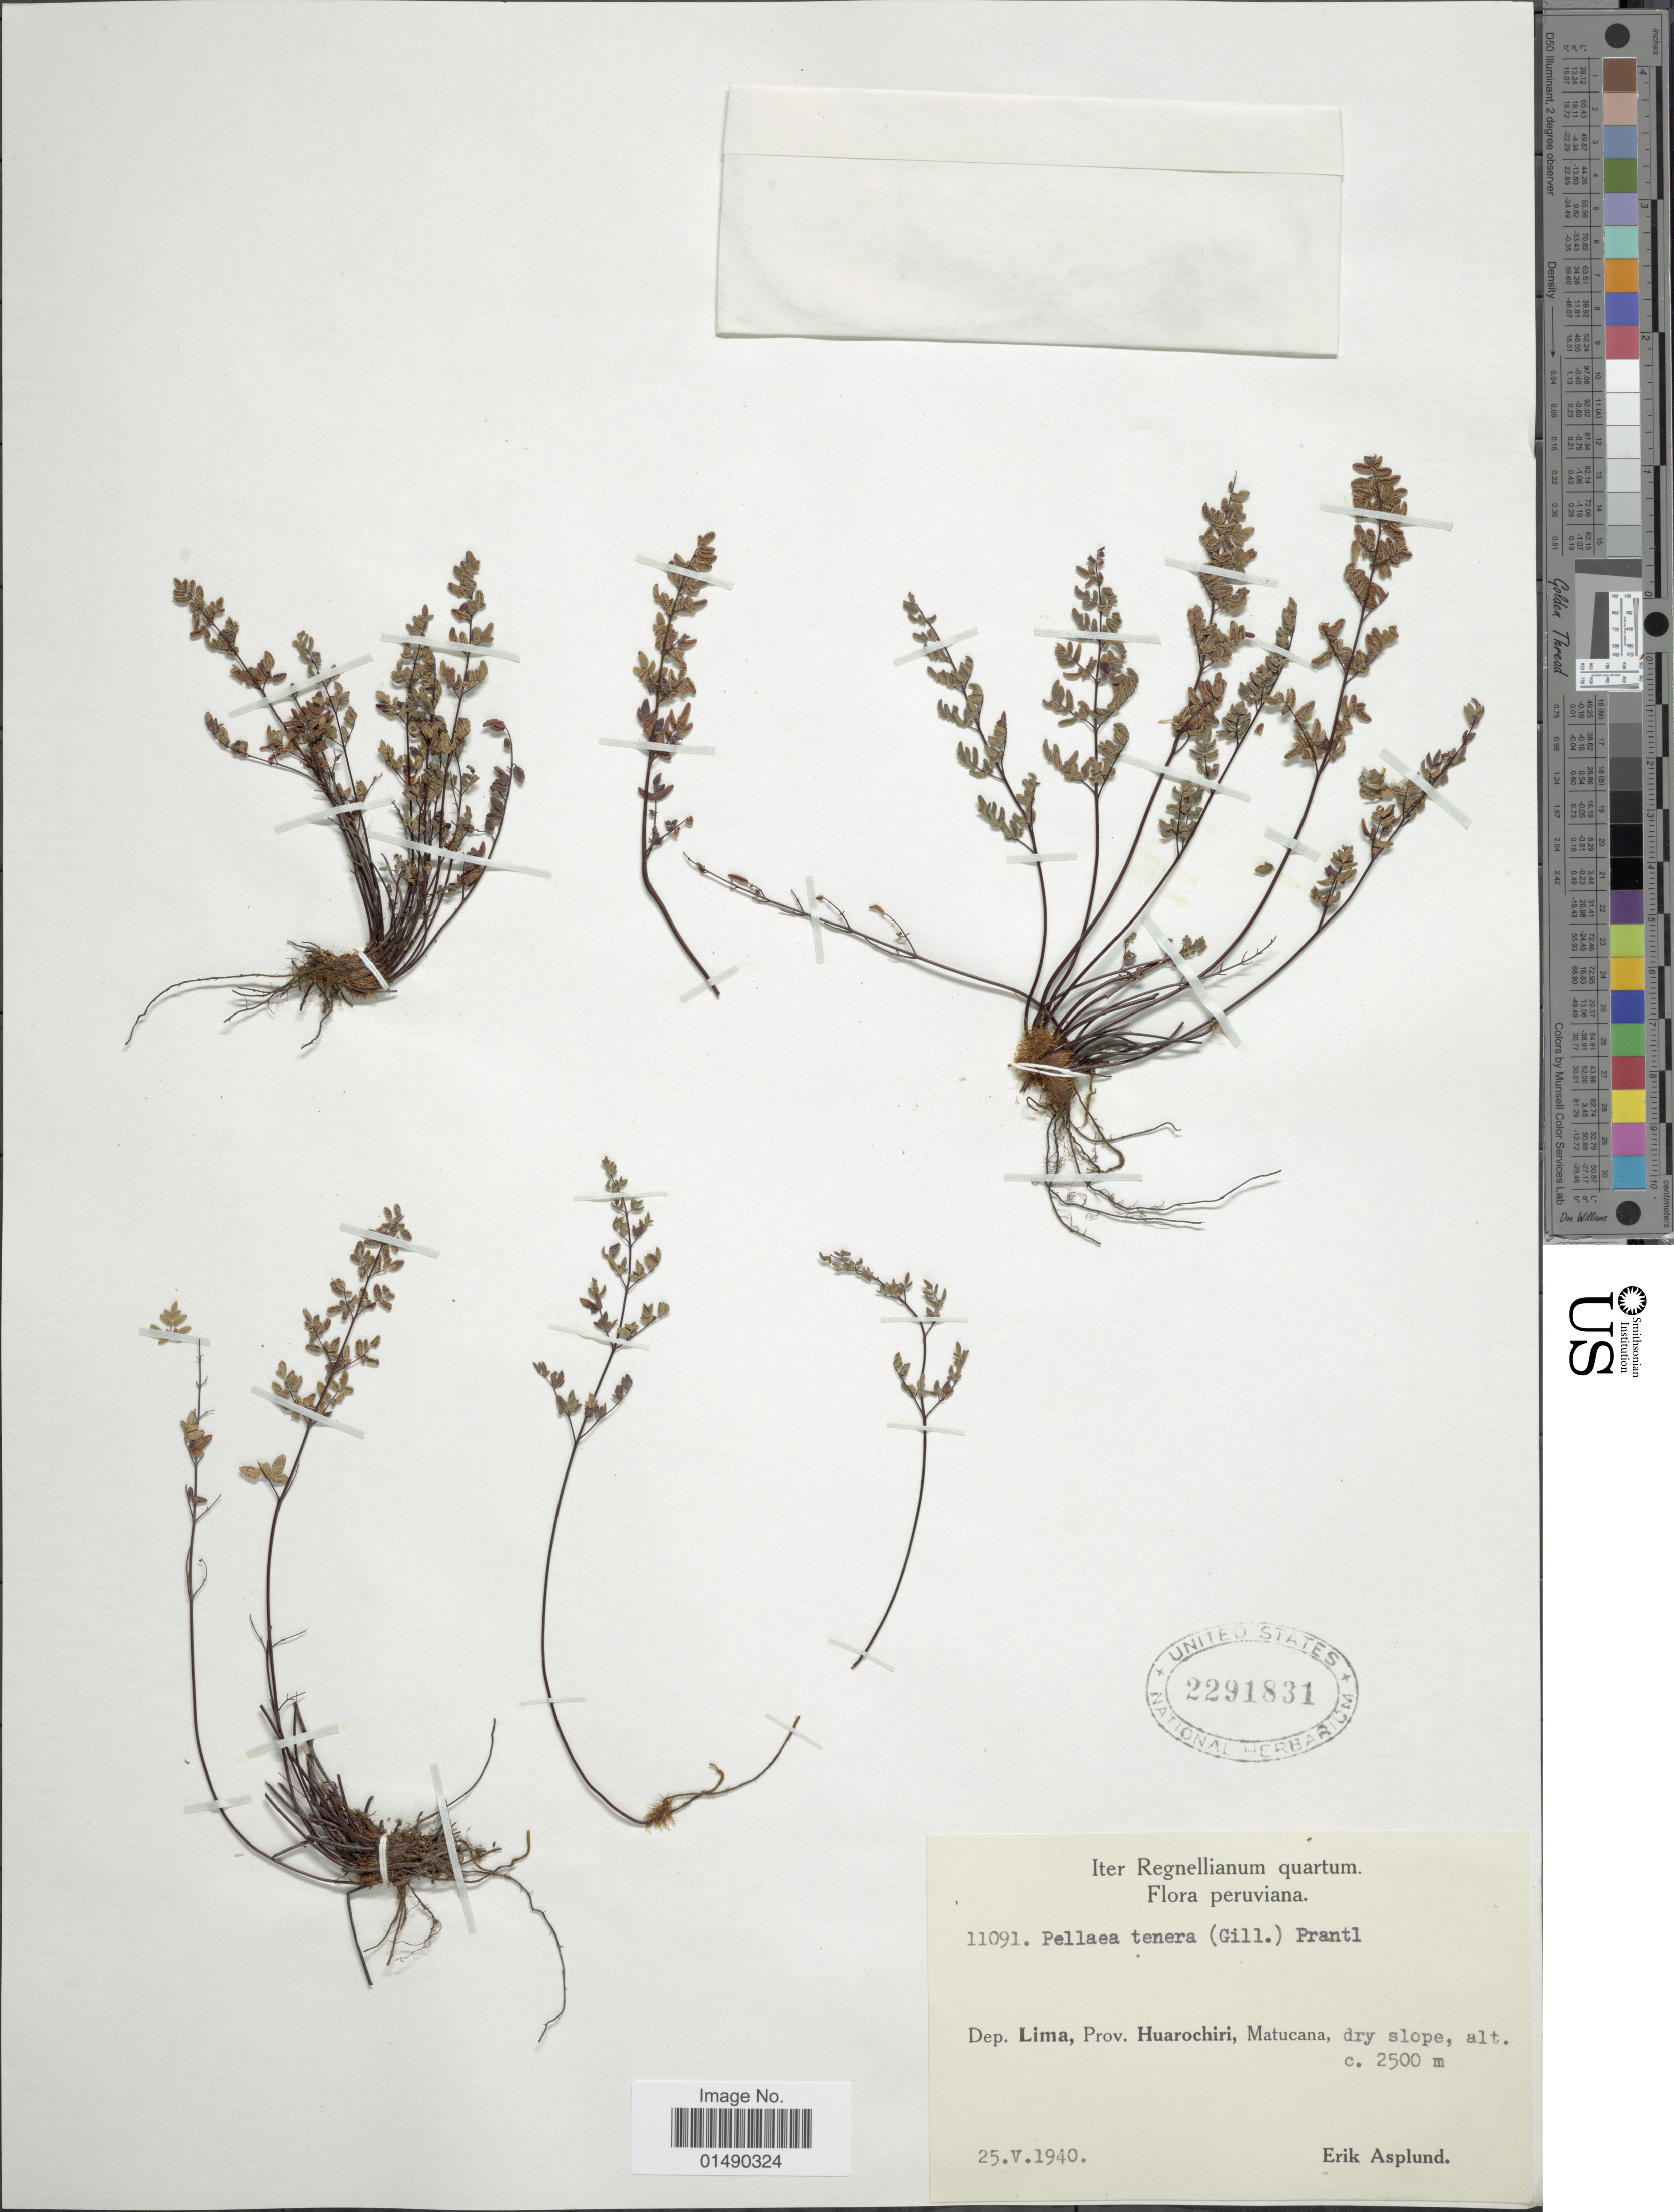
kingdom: Plantae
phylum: Tracheophyta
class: Polypodiopsida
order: Polypodiales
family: Pteridaceae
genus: Argyrochosma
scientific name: Argyrochosma nivea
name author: (Poir.) Windham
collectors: E. Asplund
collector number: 11091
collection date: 1940-05-25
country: Peru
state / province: Lima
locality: Peruviana, Dep. Lima, Prov. Huarochiri, Matucana, dry slope.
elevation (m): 2500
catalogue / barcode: US 2291831